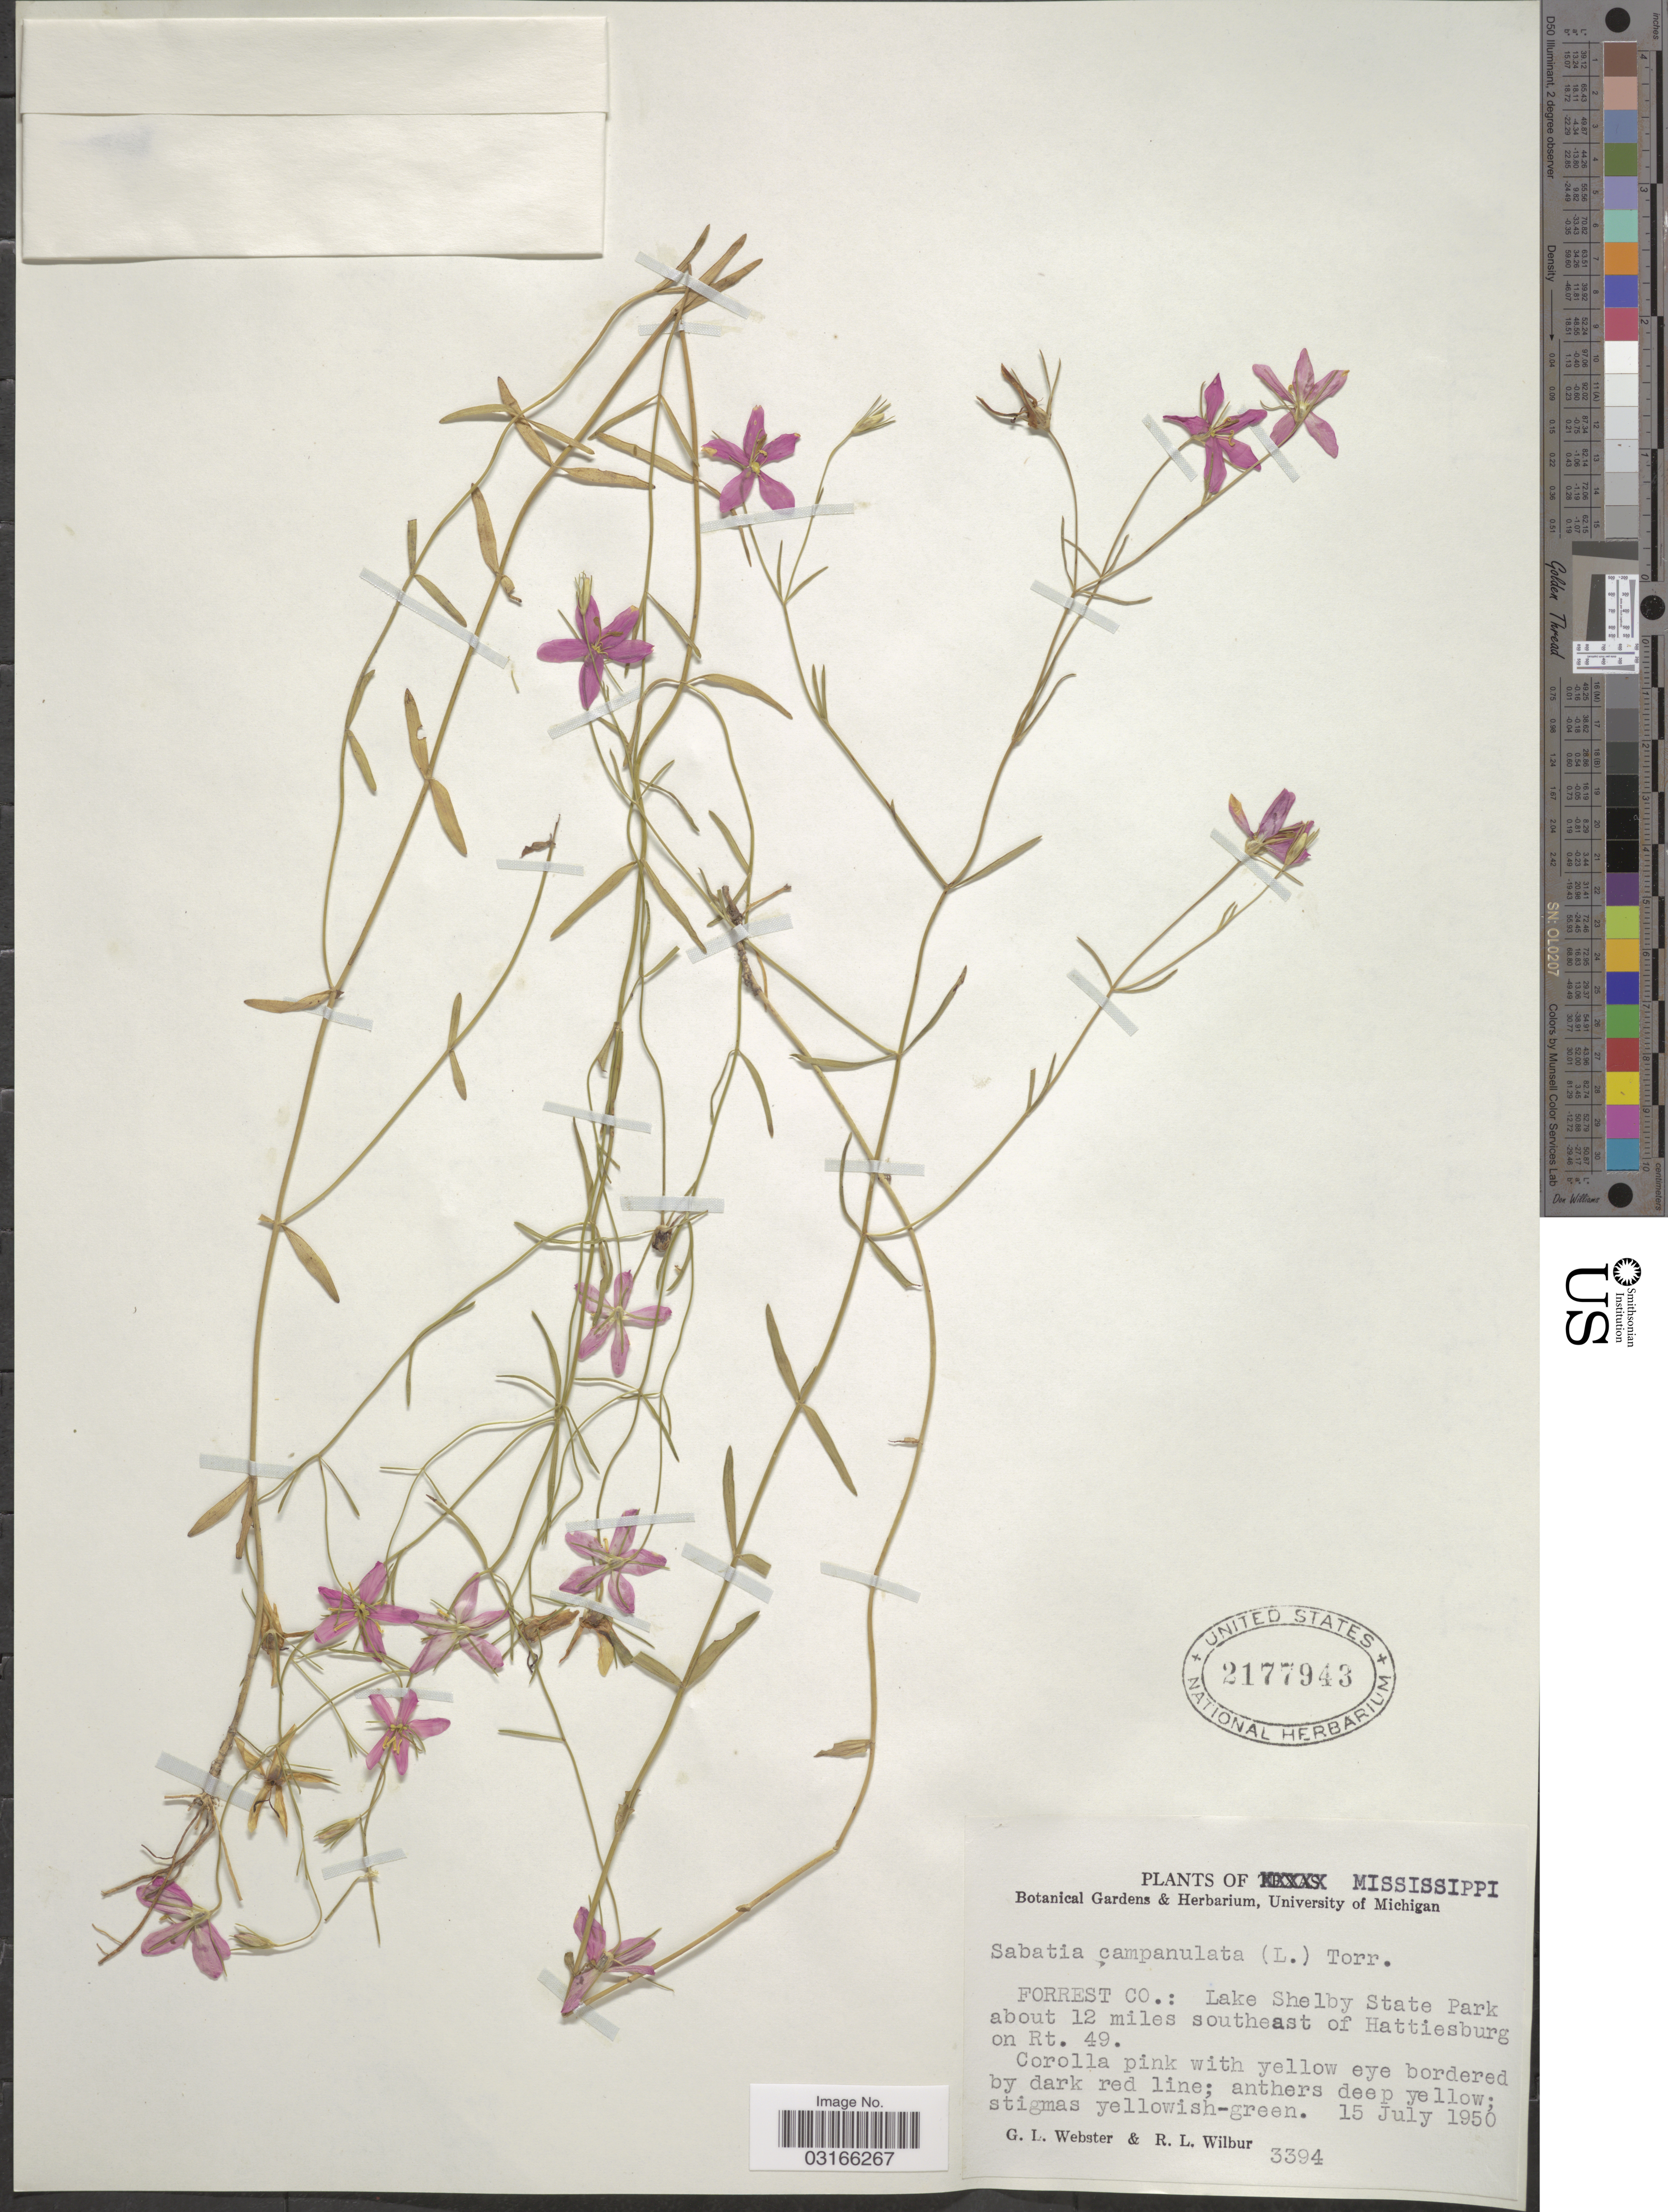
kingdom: Plantae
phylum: Tracheophyta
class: Magnoliopsida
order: Gentianales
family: Gentianaceae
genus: Sabatia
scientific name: Sabatia campanulata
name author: (L.) Torr.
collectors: G. L. Webster & R. L. Wilbur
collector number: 3394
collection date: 1950-07-15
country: United States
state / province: Mississippi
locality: Forrest Co.: Lake Shelby State Park about 12 miles southeast of Hattiesburg on Rt. 49.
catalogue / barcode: US 2177943